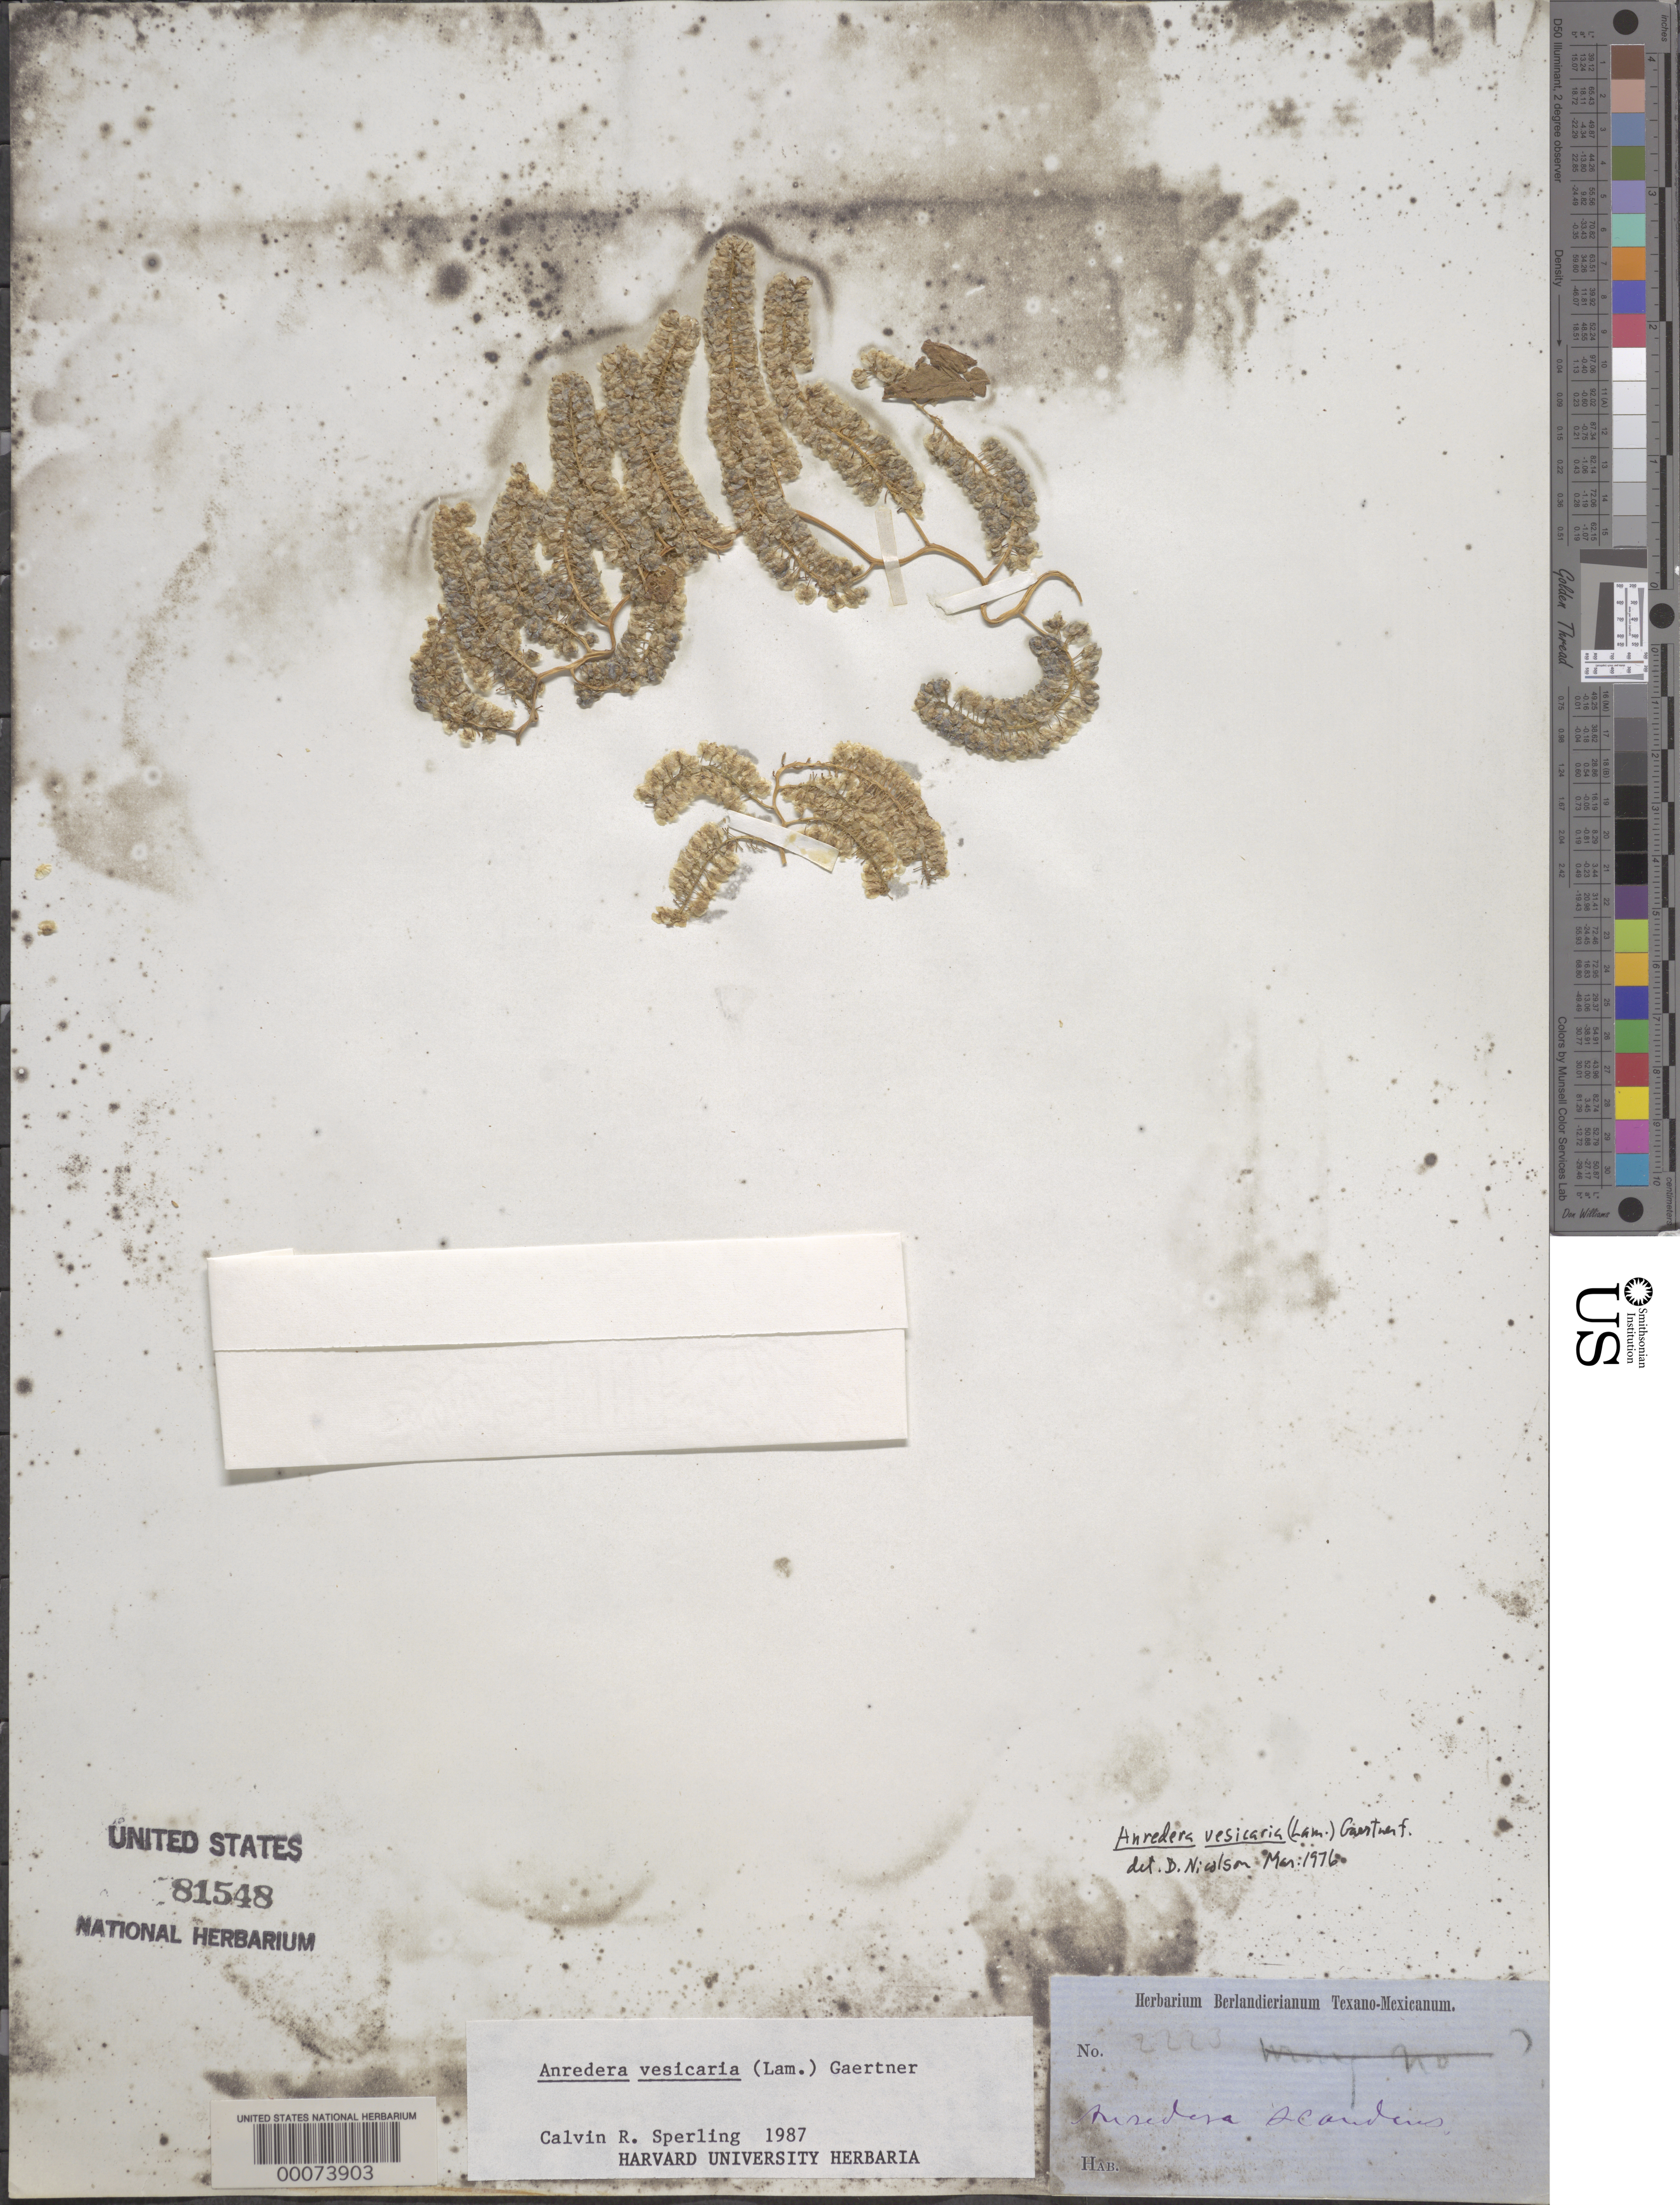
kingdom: Plantae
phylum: Tracheophyta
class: Magnoliopsida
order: Caryophyllales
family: Basellaceae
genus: Anredera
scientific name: Anredera vesicaria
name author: (Lam.) C.F. Gaertn.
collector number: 2223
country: Mexico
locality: Mazatlan and vicinity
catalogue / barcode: US 81548